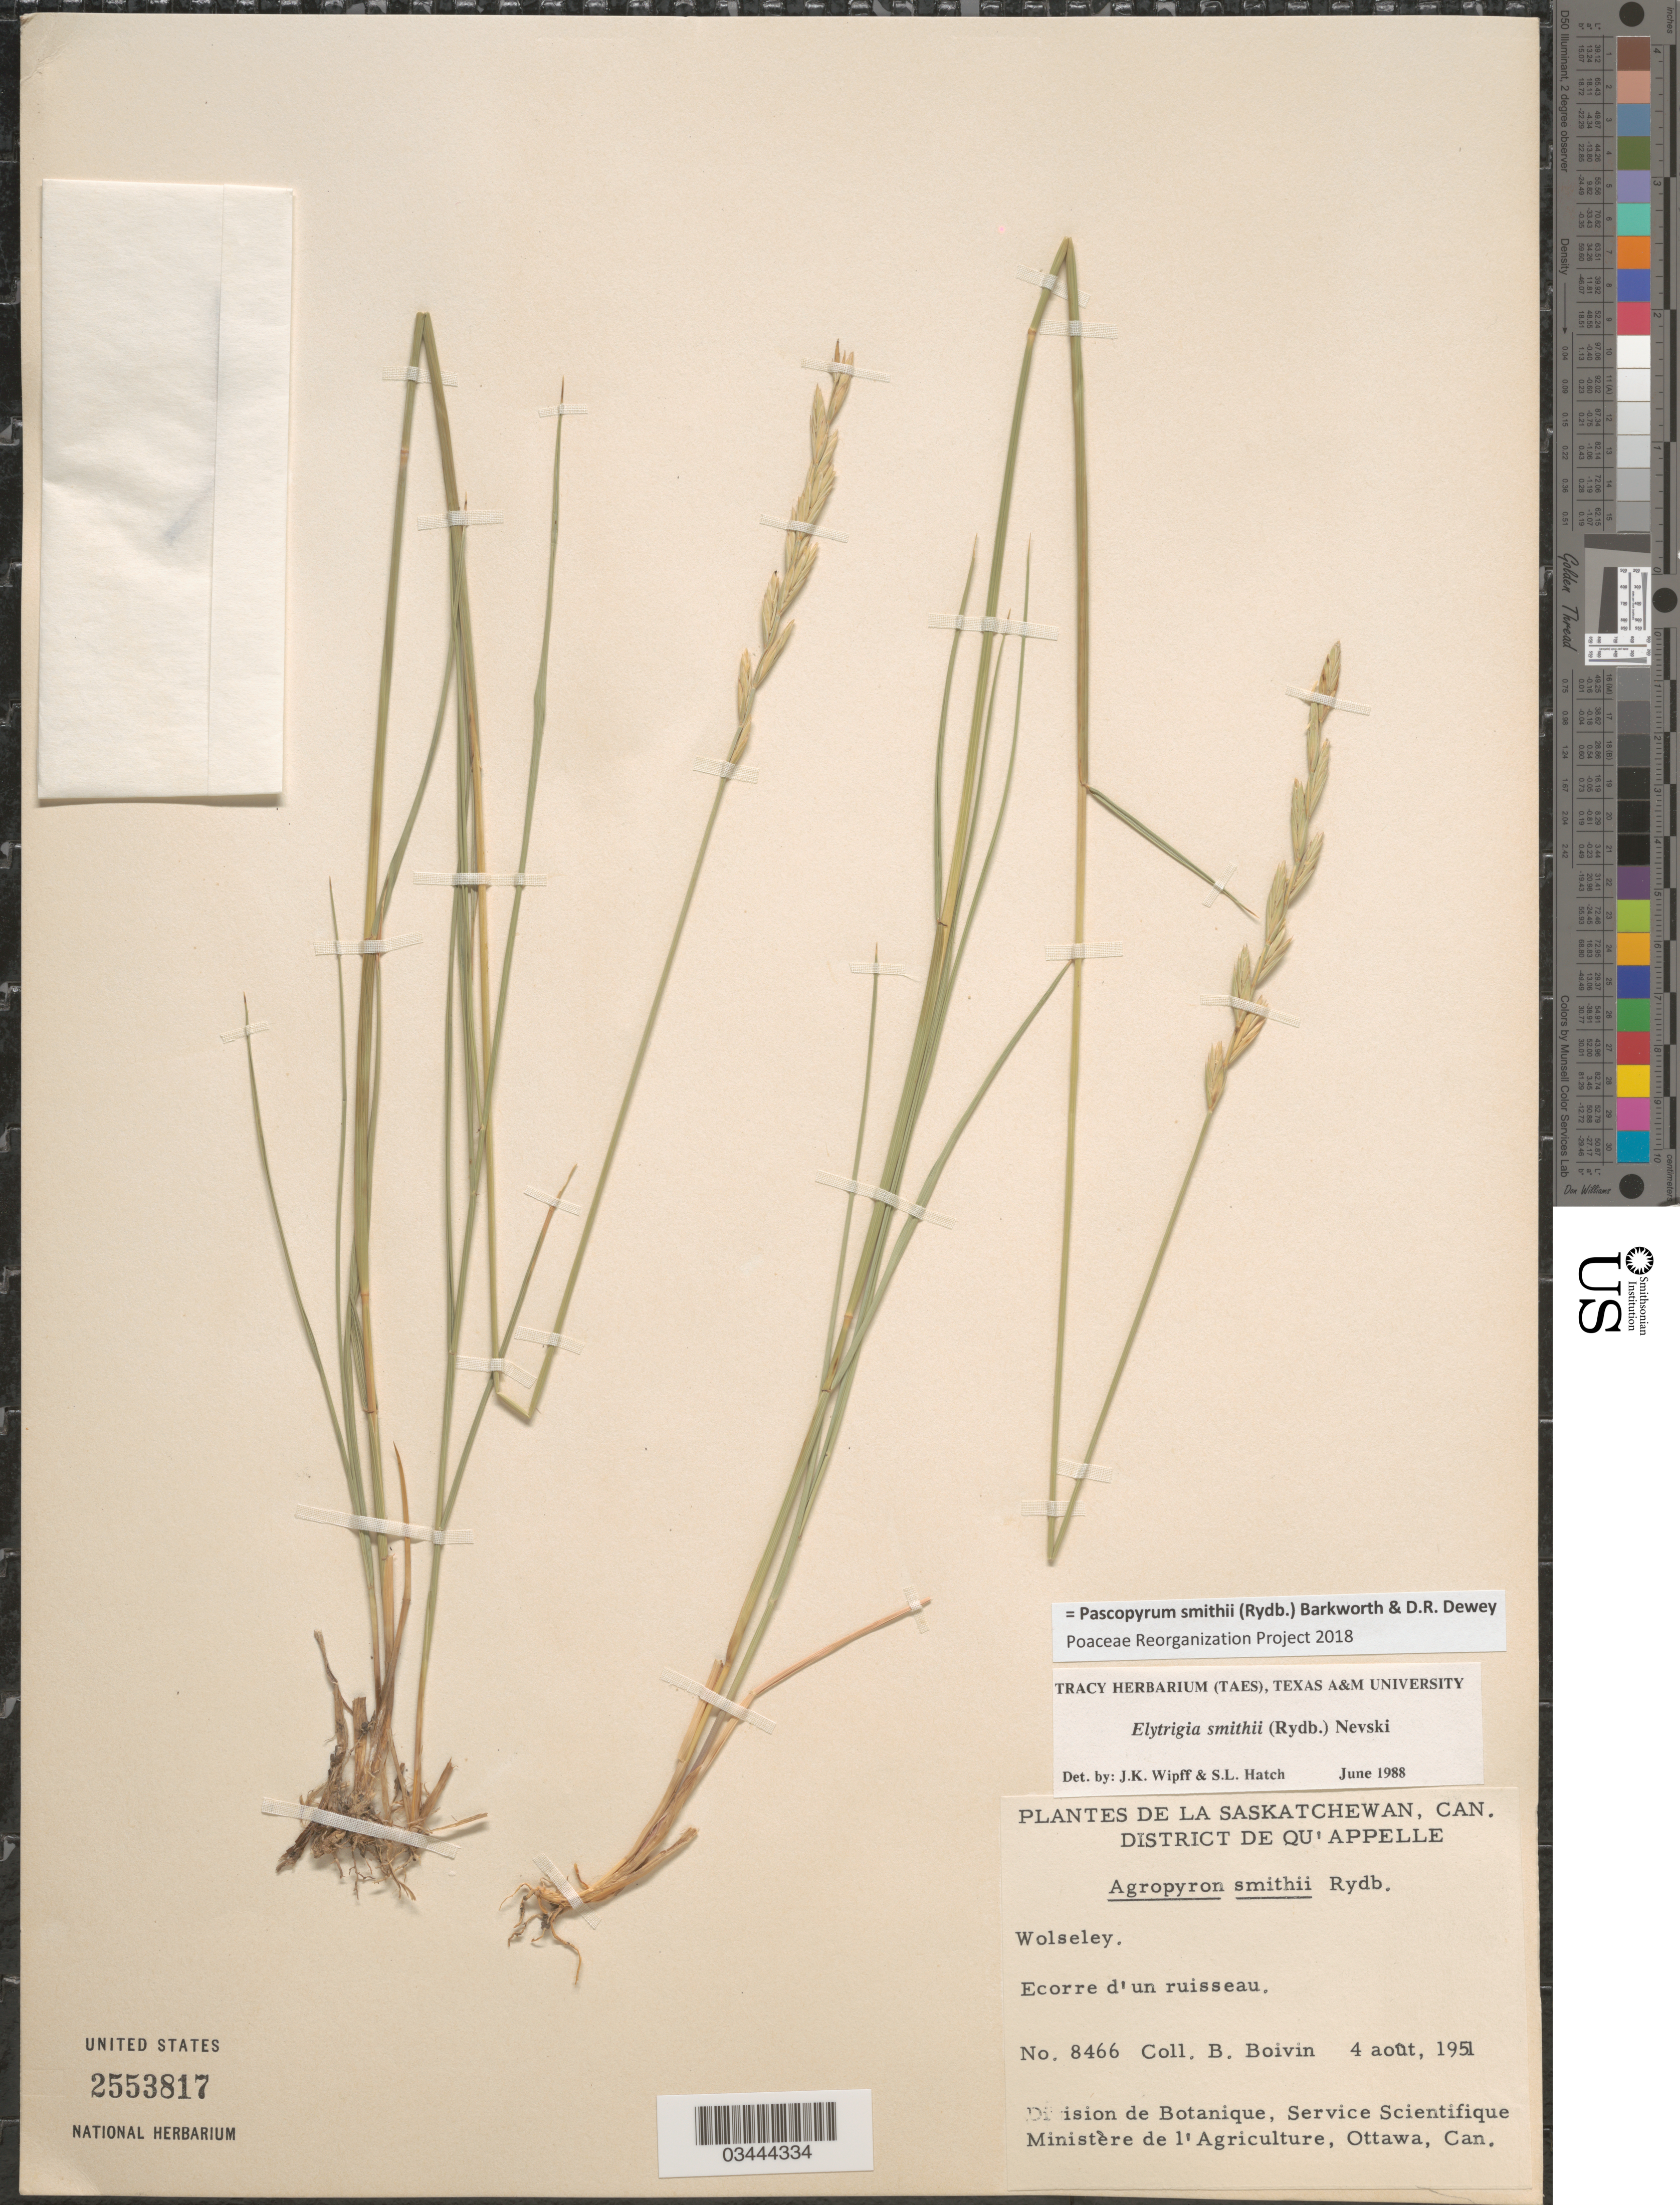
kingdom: Plantae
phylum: Tracheophyta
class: Liliopsida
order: Poales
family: Poaceae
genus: Pascopyrum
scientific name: Pascopyrum smithii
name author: (Rydb.) Barkworth & Dewey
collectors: J. R. B. Boivin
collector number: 8466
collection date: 1951-08-04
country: Canada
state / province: Saskatchewan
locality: La Saskatchewan. District de Qu'Appelle. Wolseley. Ecorre d'un ruisseau.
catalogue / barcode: US 2553817